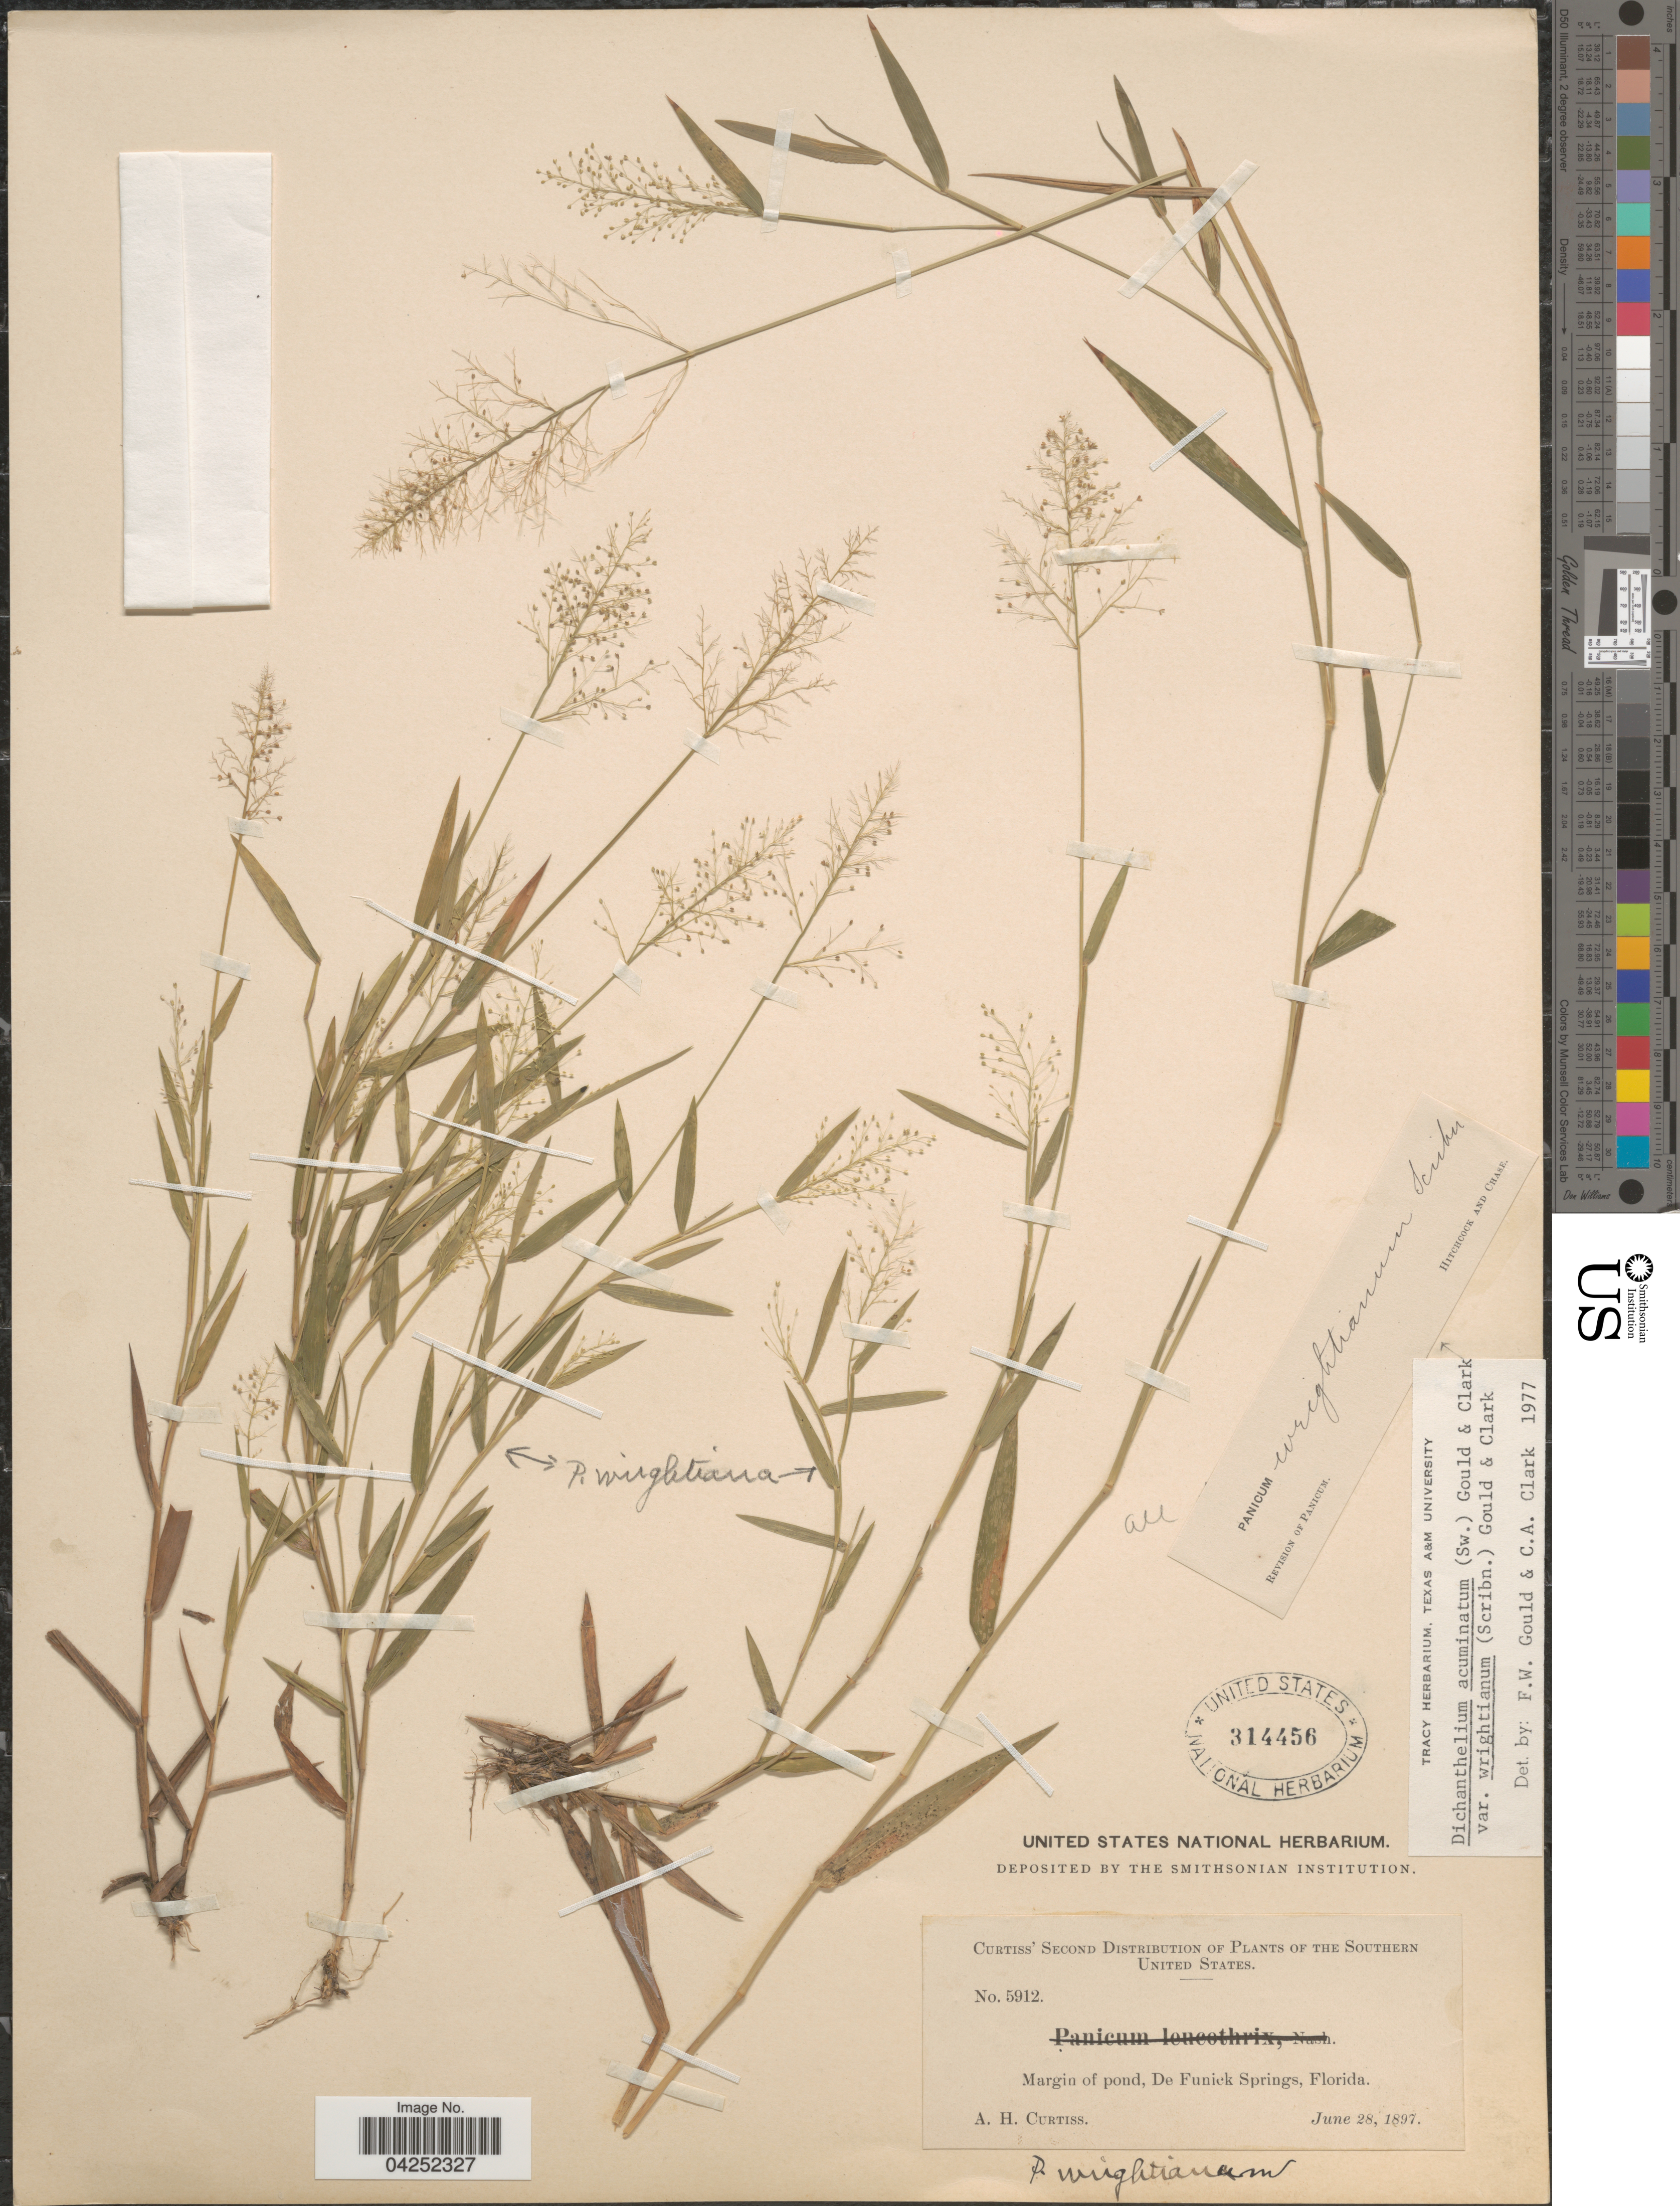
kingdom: Plantae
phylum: Tracheophyta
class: Liliopsida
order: Poales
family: Poaceae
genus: Dichanthelium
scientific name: Dichanthelium acuminatum var. longiligulatum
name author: (Nash) Gould & C.A. Clark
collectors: A. H. Curtiss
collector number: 5912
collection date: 1897-06-28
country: United States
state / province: Florida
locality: The Southern United States. Margin of pond, De Funick Springs.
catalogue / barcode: US 314456